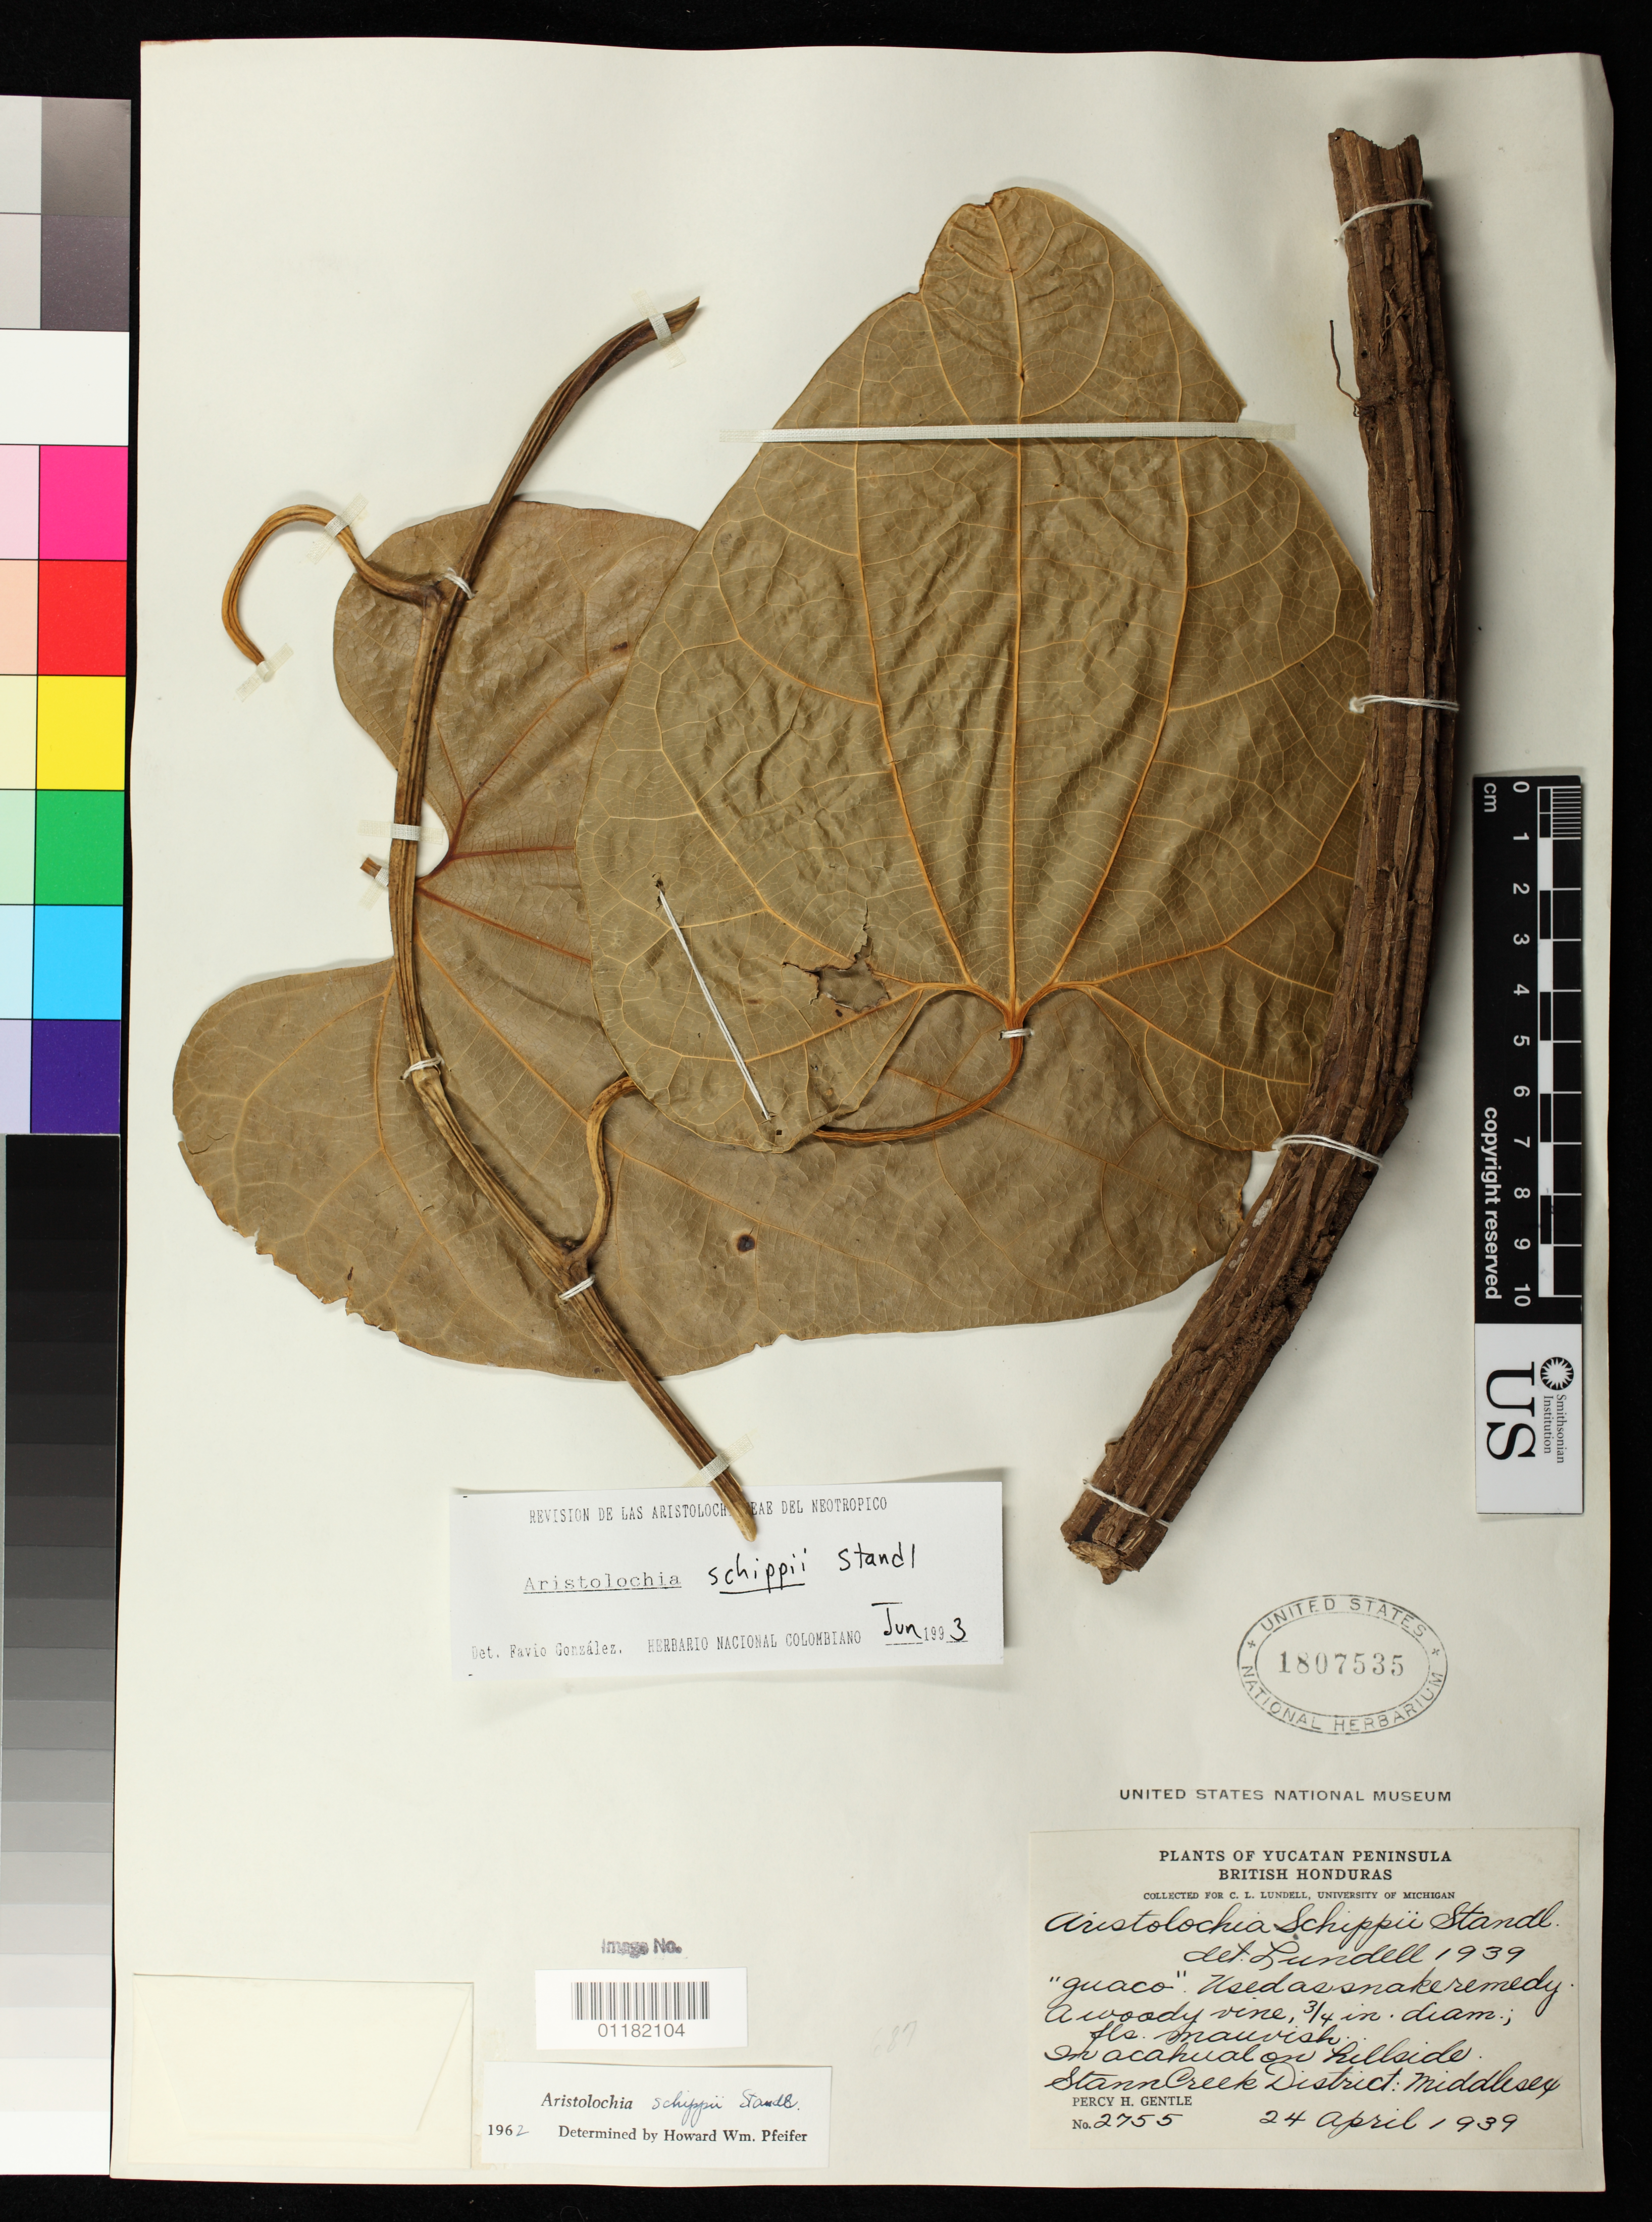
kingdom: Plantae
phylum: Tracheophyta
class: Magnoliopsida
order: Piperales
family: Aristolochiaceae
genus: Aristolochia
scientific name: Aristolochia schippii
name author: Standl.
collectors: P. H. Gentle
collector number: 2755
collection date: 1939-04-24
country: Belize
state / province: Stann Creek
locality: In acahual on hillside. Middlesex.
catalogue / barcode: US 1807535